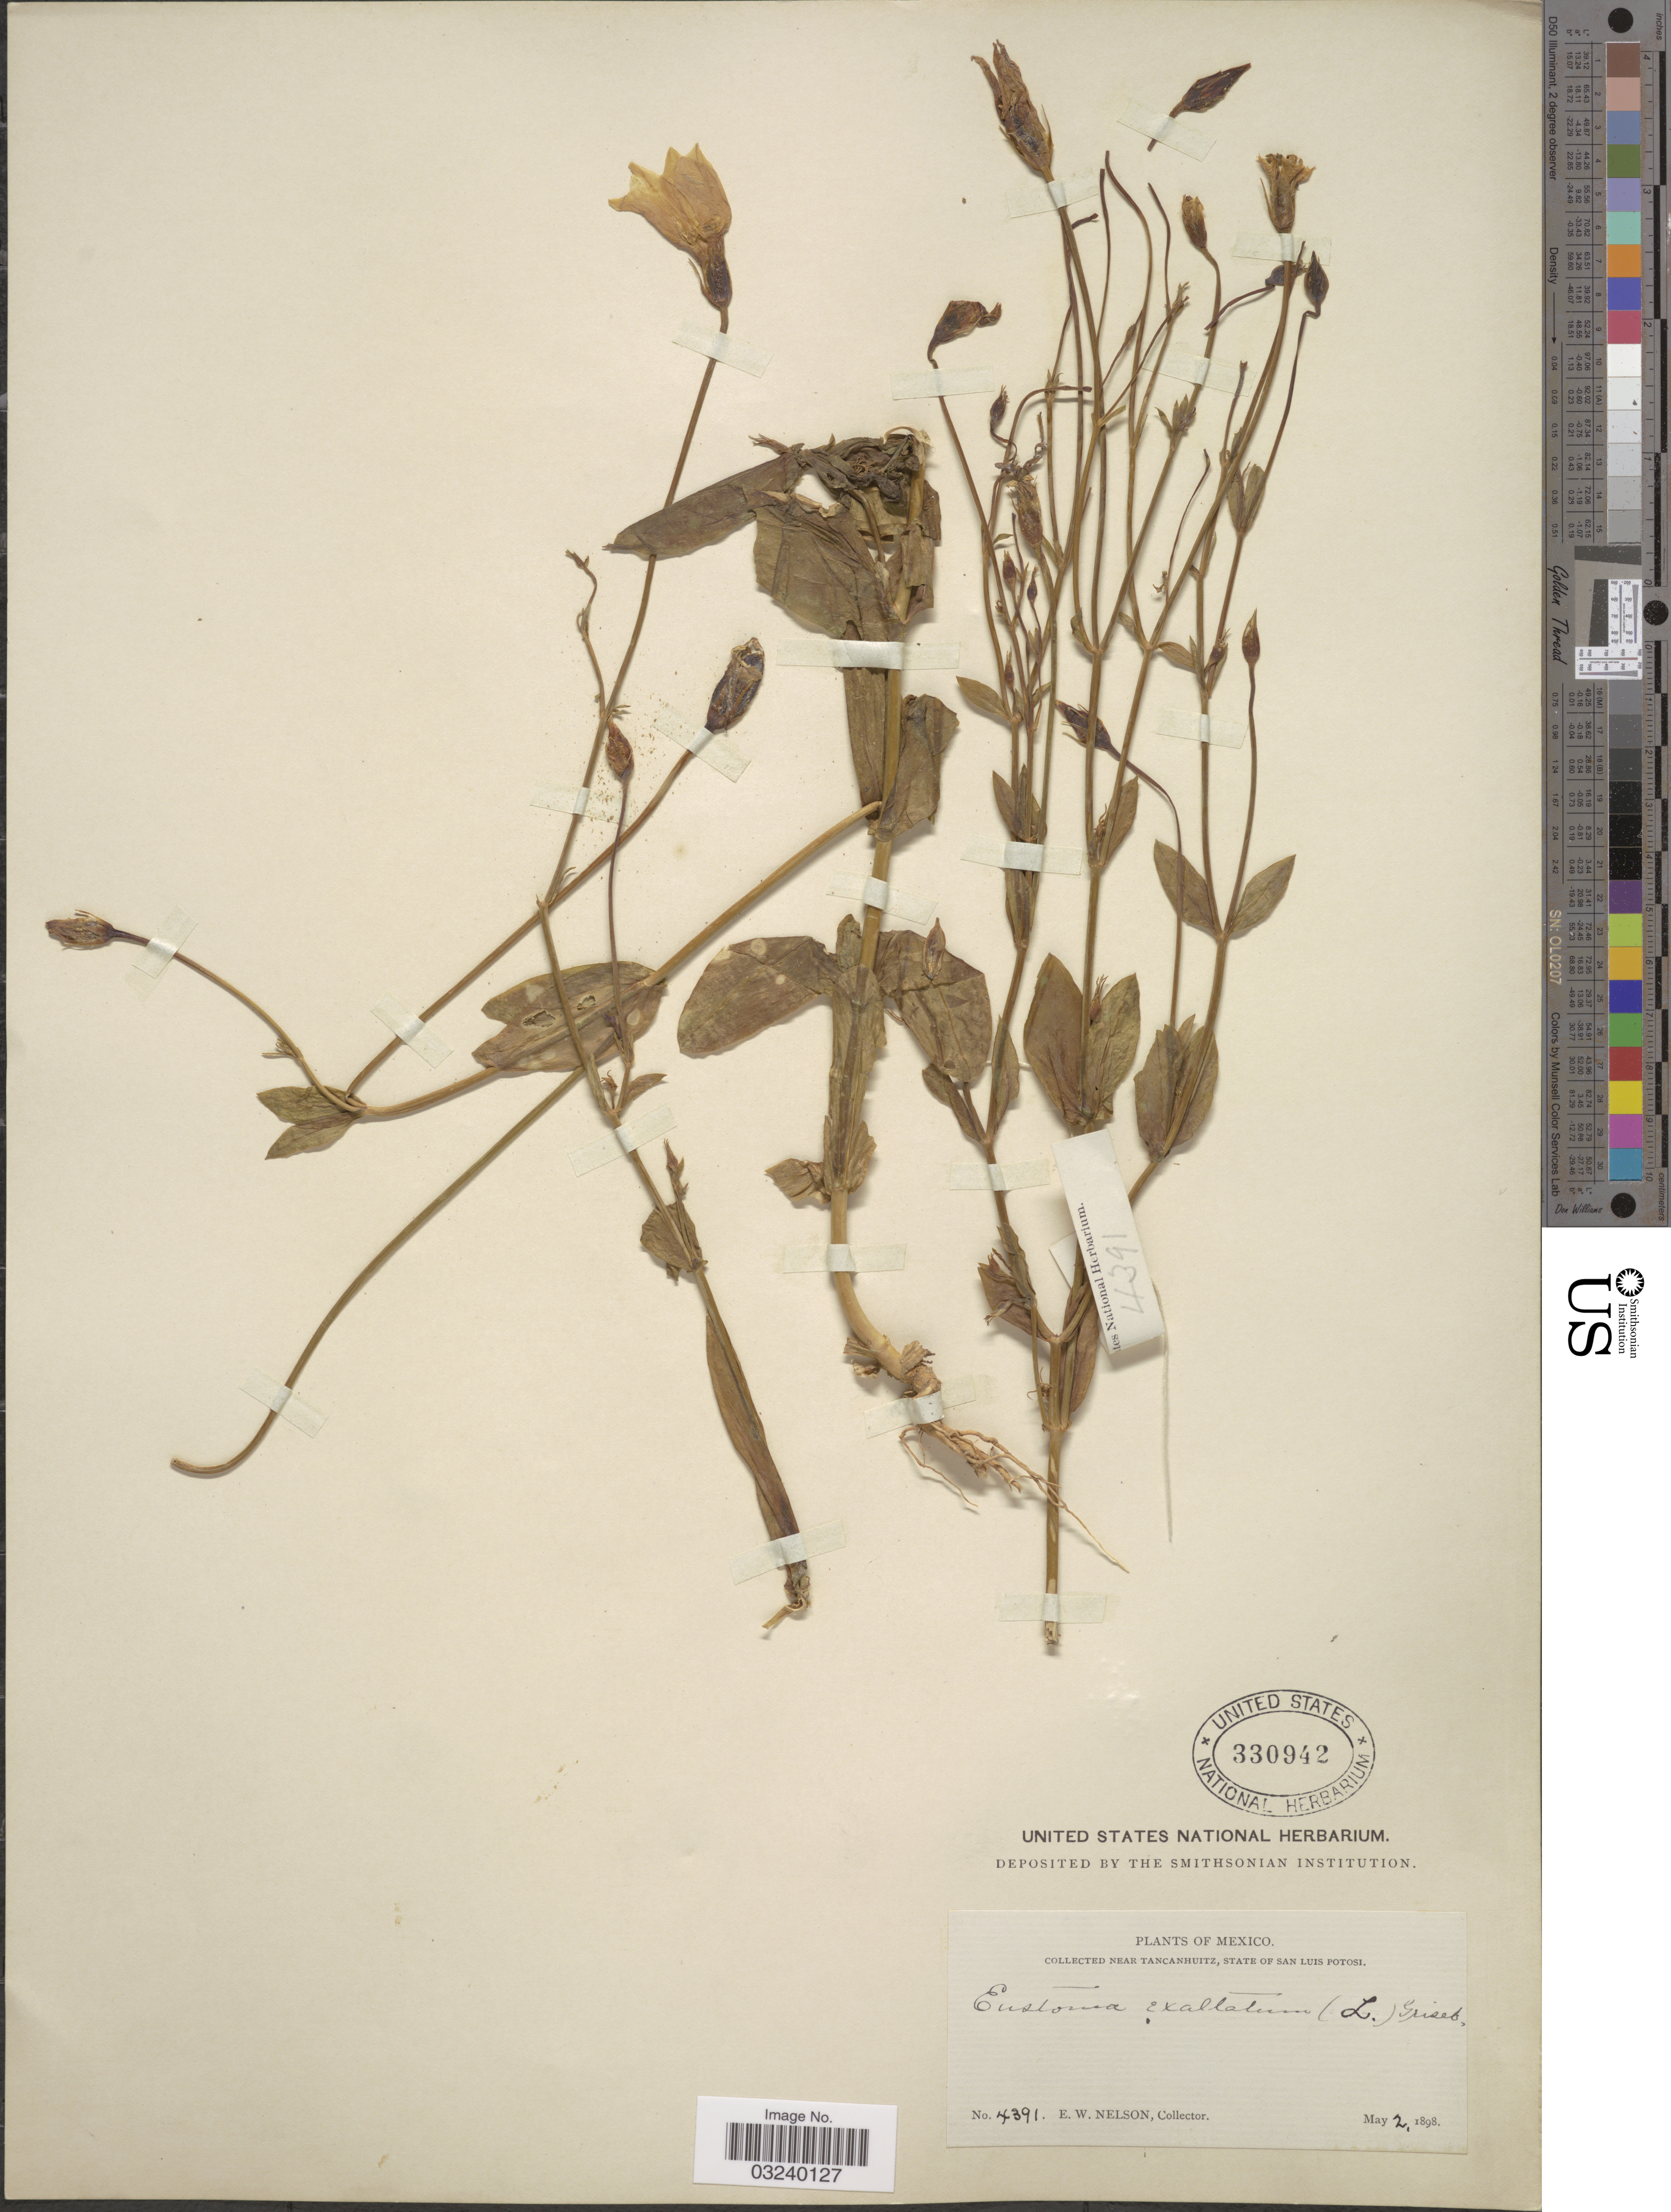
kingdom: Plantae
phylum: Tracheophyta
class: Magnoliopsida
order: Gentianales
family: Gentianaceae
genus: Eustoma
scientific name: Eustoma exaltatum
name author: (L.) Salisb. ex Don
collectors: E. W. Nelson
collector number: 4391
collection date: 1898-05-02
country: Mexico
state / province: San Luis Potosí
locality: Near Tancanhuitz.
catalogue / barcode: US 330942